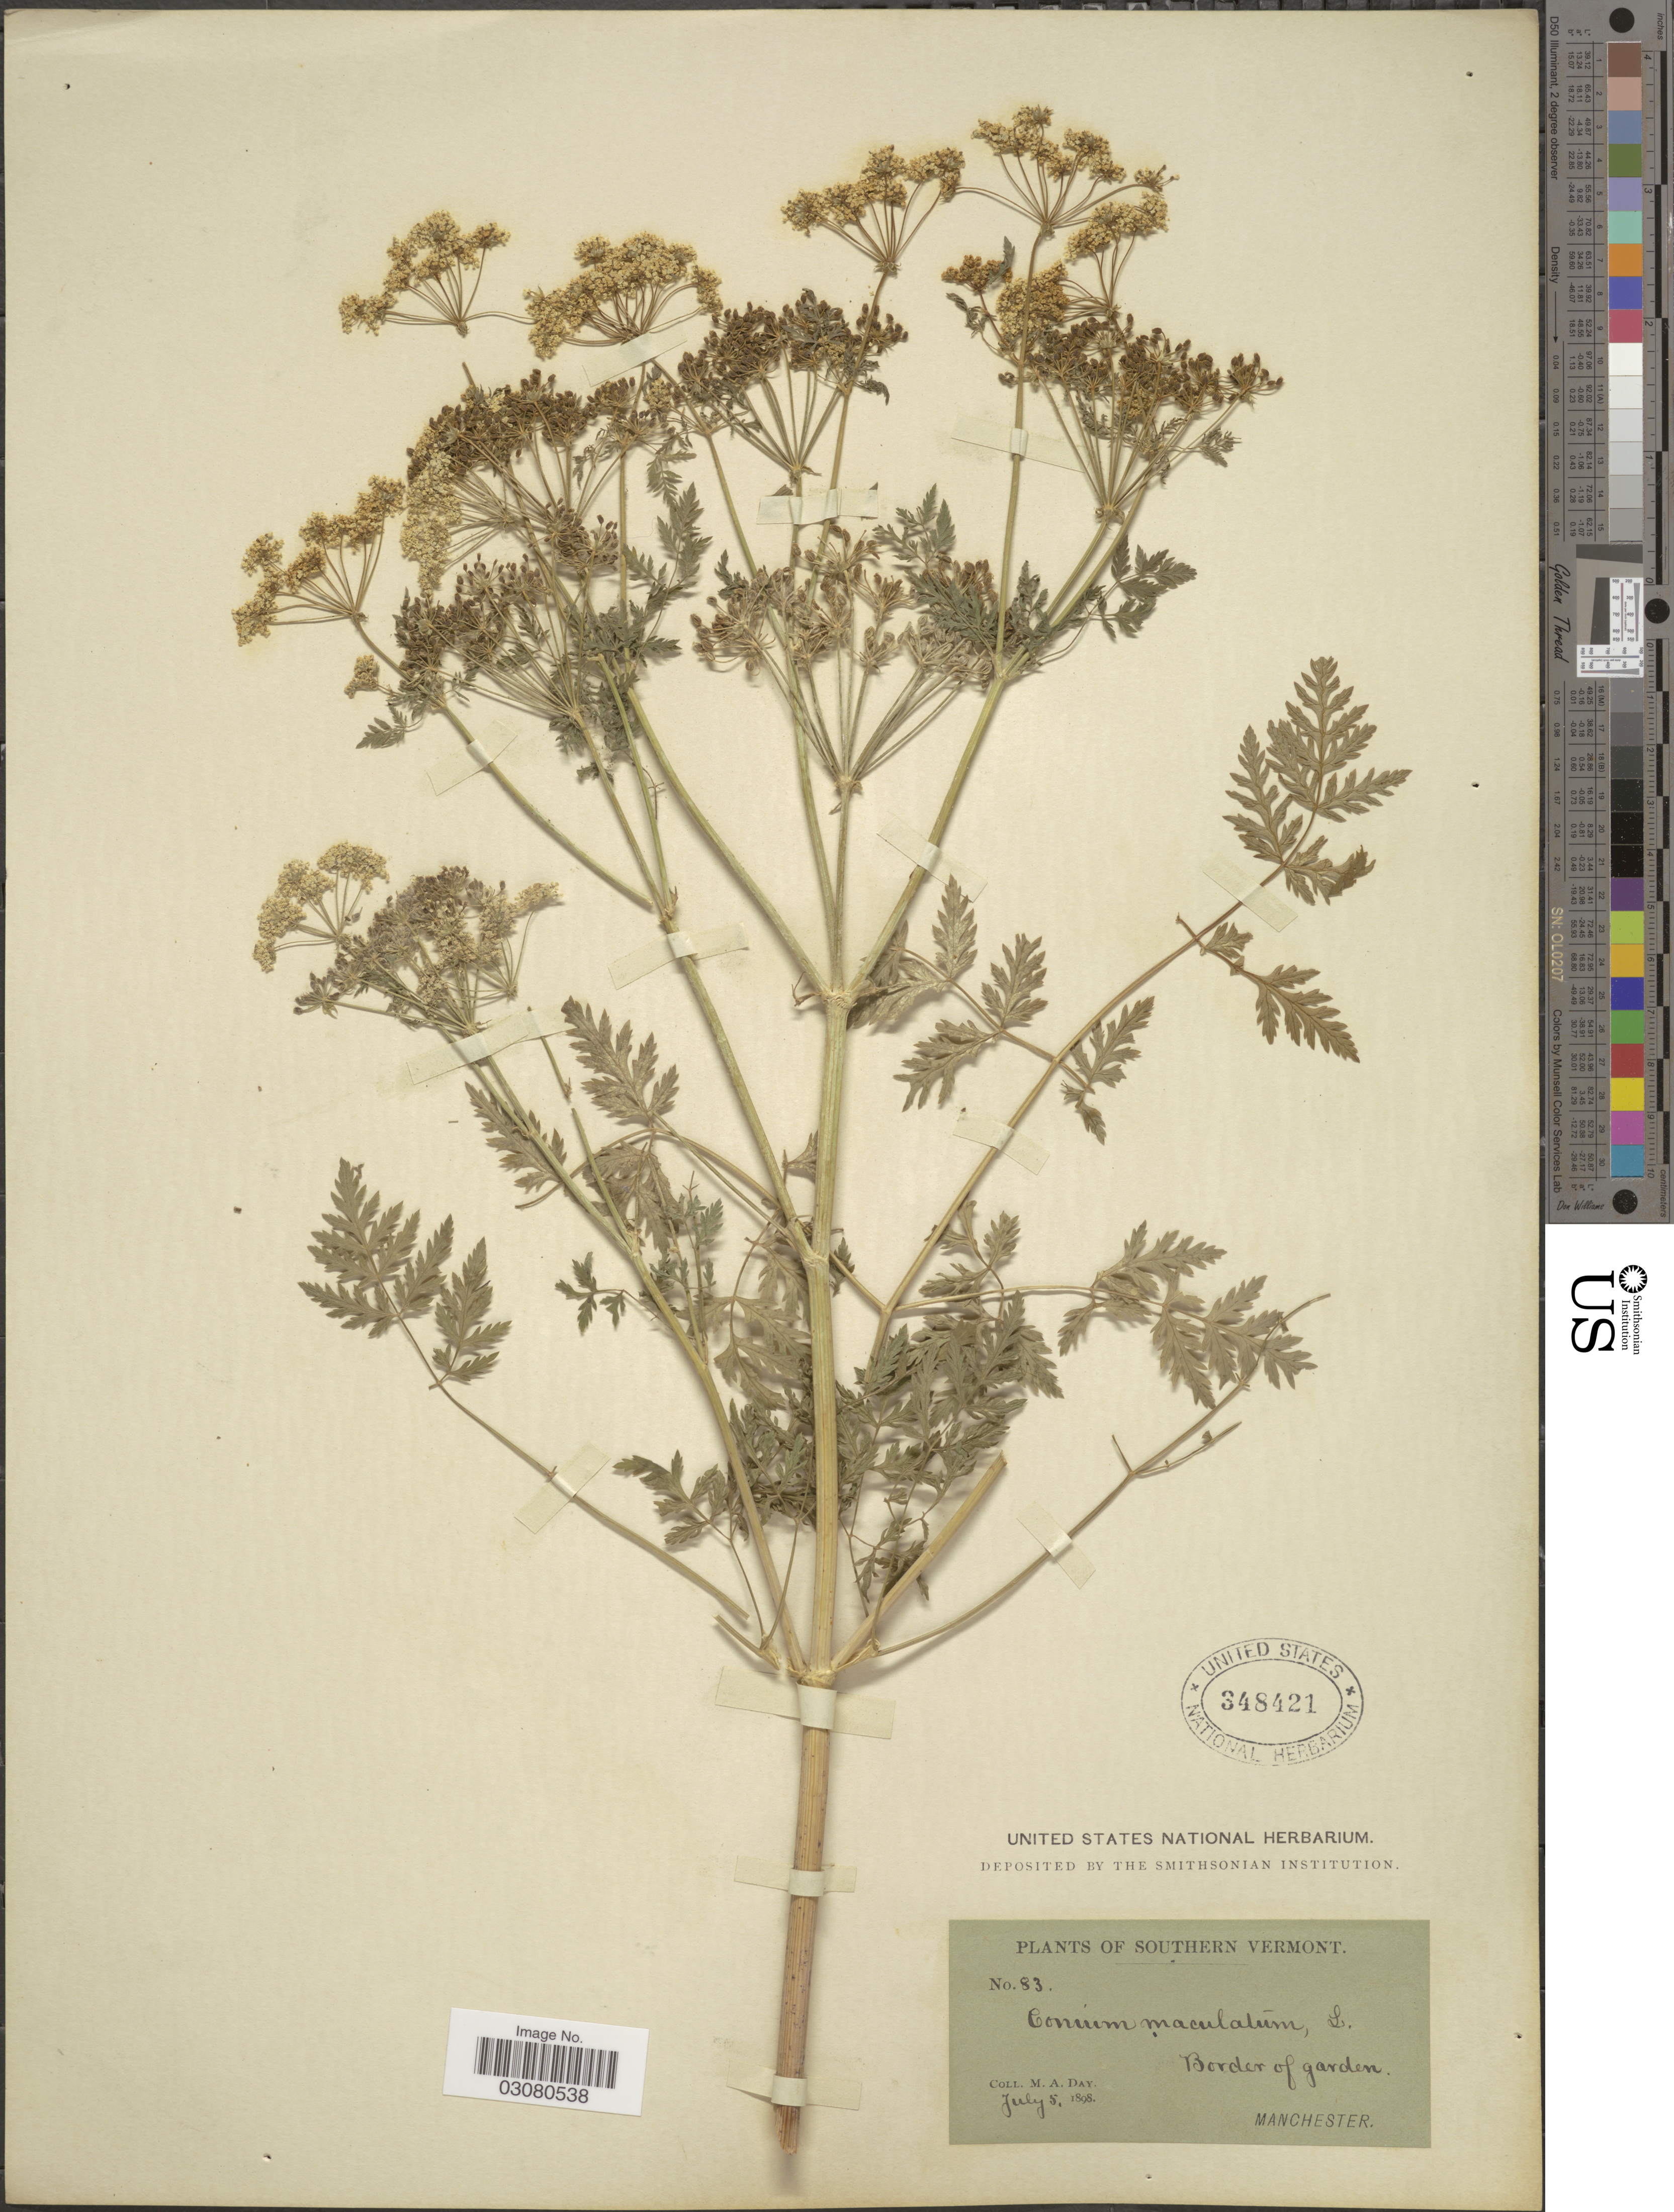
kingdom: Plantae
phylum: Tracheophyta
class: Magnoliopsida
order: Apiales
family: Apiaceae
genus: Conium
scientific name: Conium maculatum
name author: L.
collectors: M. Day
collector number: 83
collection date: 1898-07-05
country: United States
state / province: Vermont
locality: Southern Vermont. Border of garden.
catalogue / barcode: US 348421